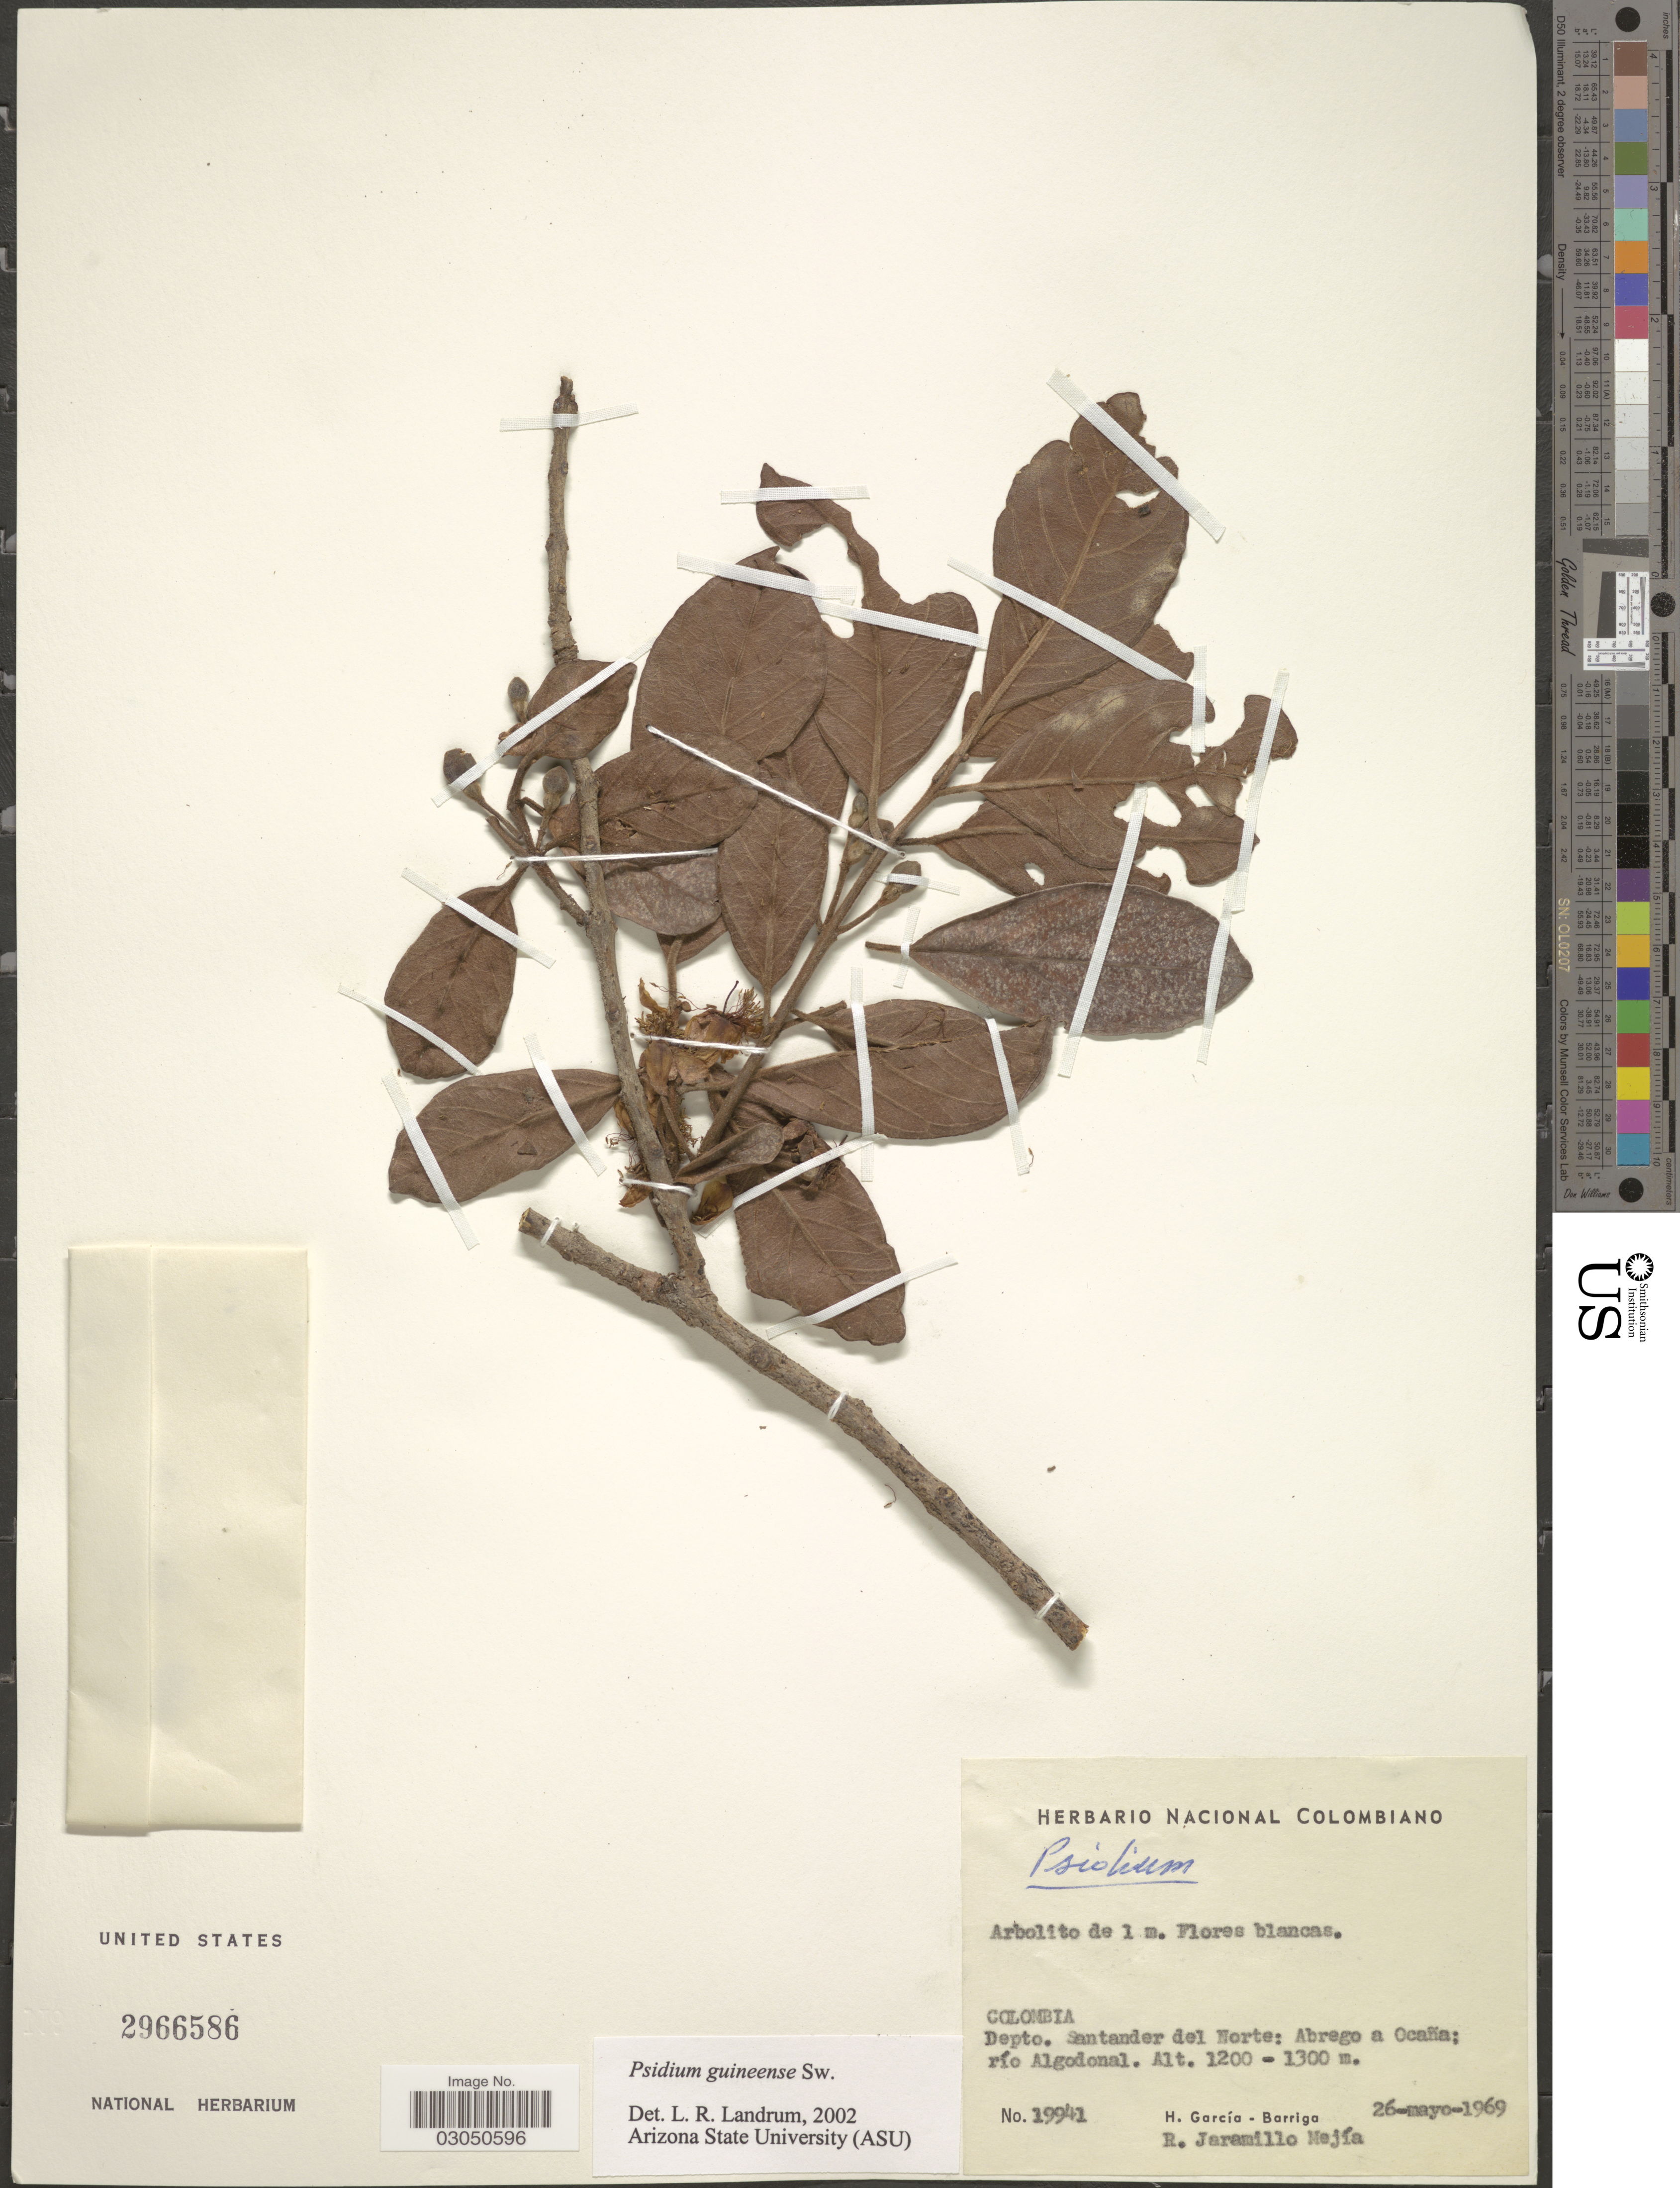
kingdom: Plantae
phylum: Tracheophyta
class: Magnoliopsida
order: Myrtales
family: Myrtaceae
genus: Psidium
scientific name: Psidium guineense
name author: Sw.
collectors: H. García Barriga & R. Jaramillo M.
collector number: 19941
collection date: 1969-05-26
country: Colombia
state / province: Norte de Santander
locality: Depto. Santander del Norte: Abrego a Ocaña; río Algodonal.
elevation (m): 1200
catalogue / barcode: US 2966586